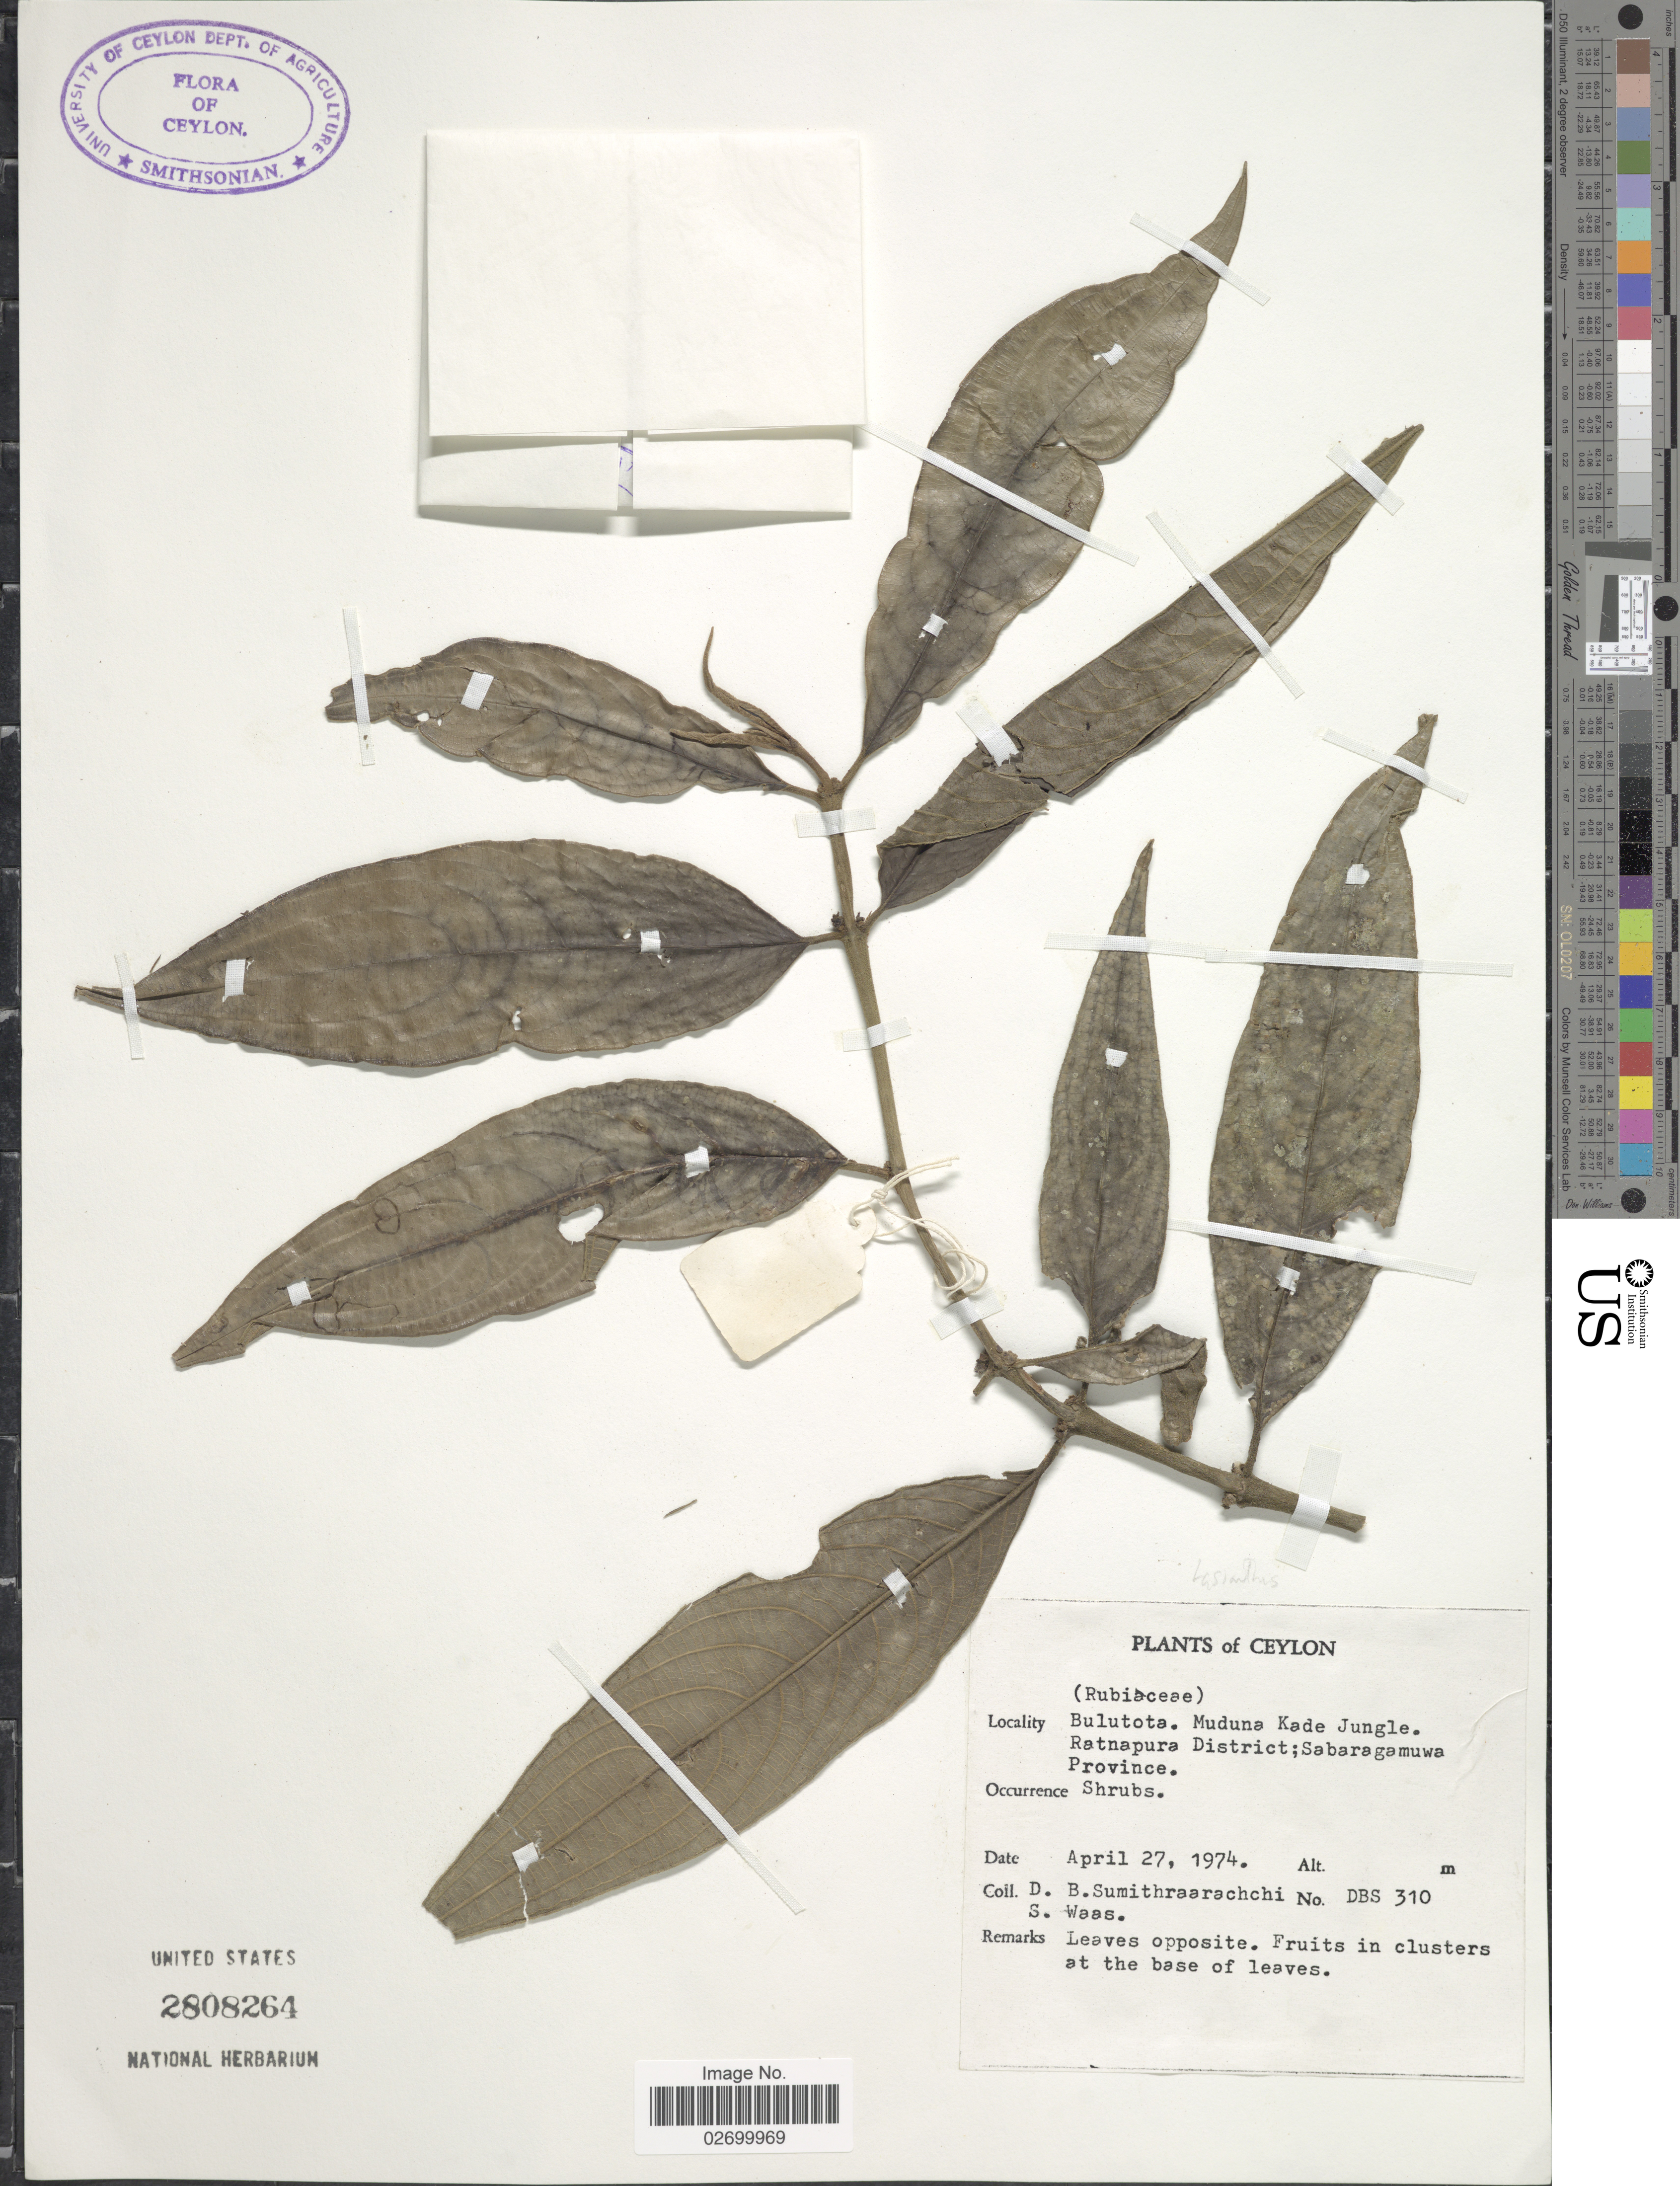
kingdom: Plantae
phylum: Tracheophyta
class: Magnoliopsida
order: Gentianales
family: Rubiaceae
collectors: D. B. Sumithraarachchi & S. Waas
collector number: DBS 310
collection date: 1974-04-27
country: Sri Lanka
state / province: Sabaragamuwa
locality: Ceylon, Bulutota. Muduna Kade Jungle. Ratnapura District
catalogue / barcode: US 2808264